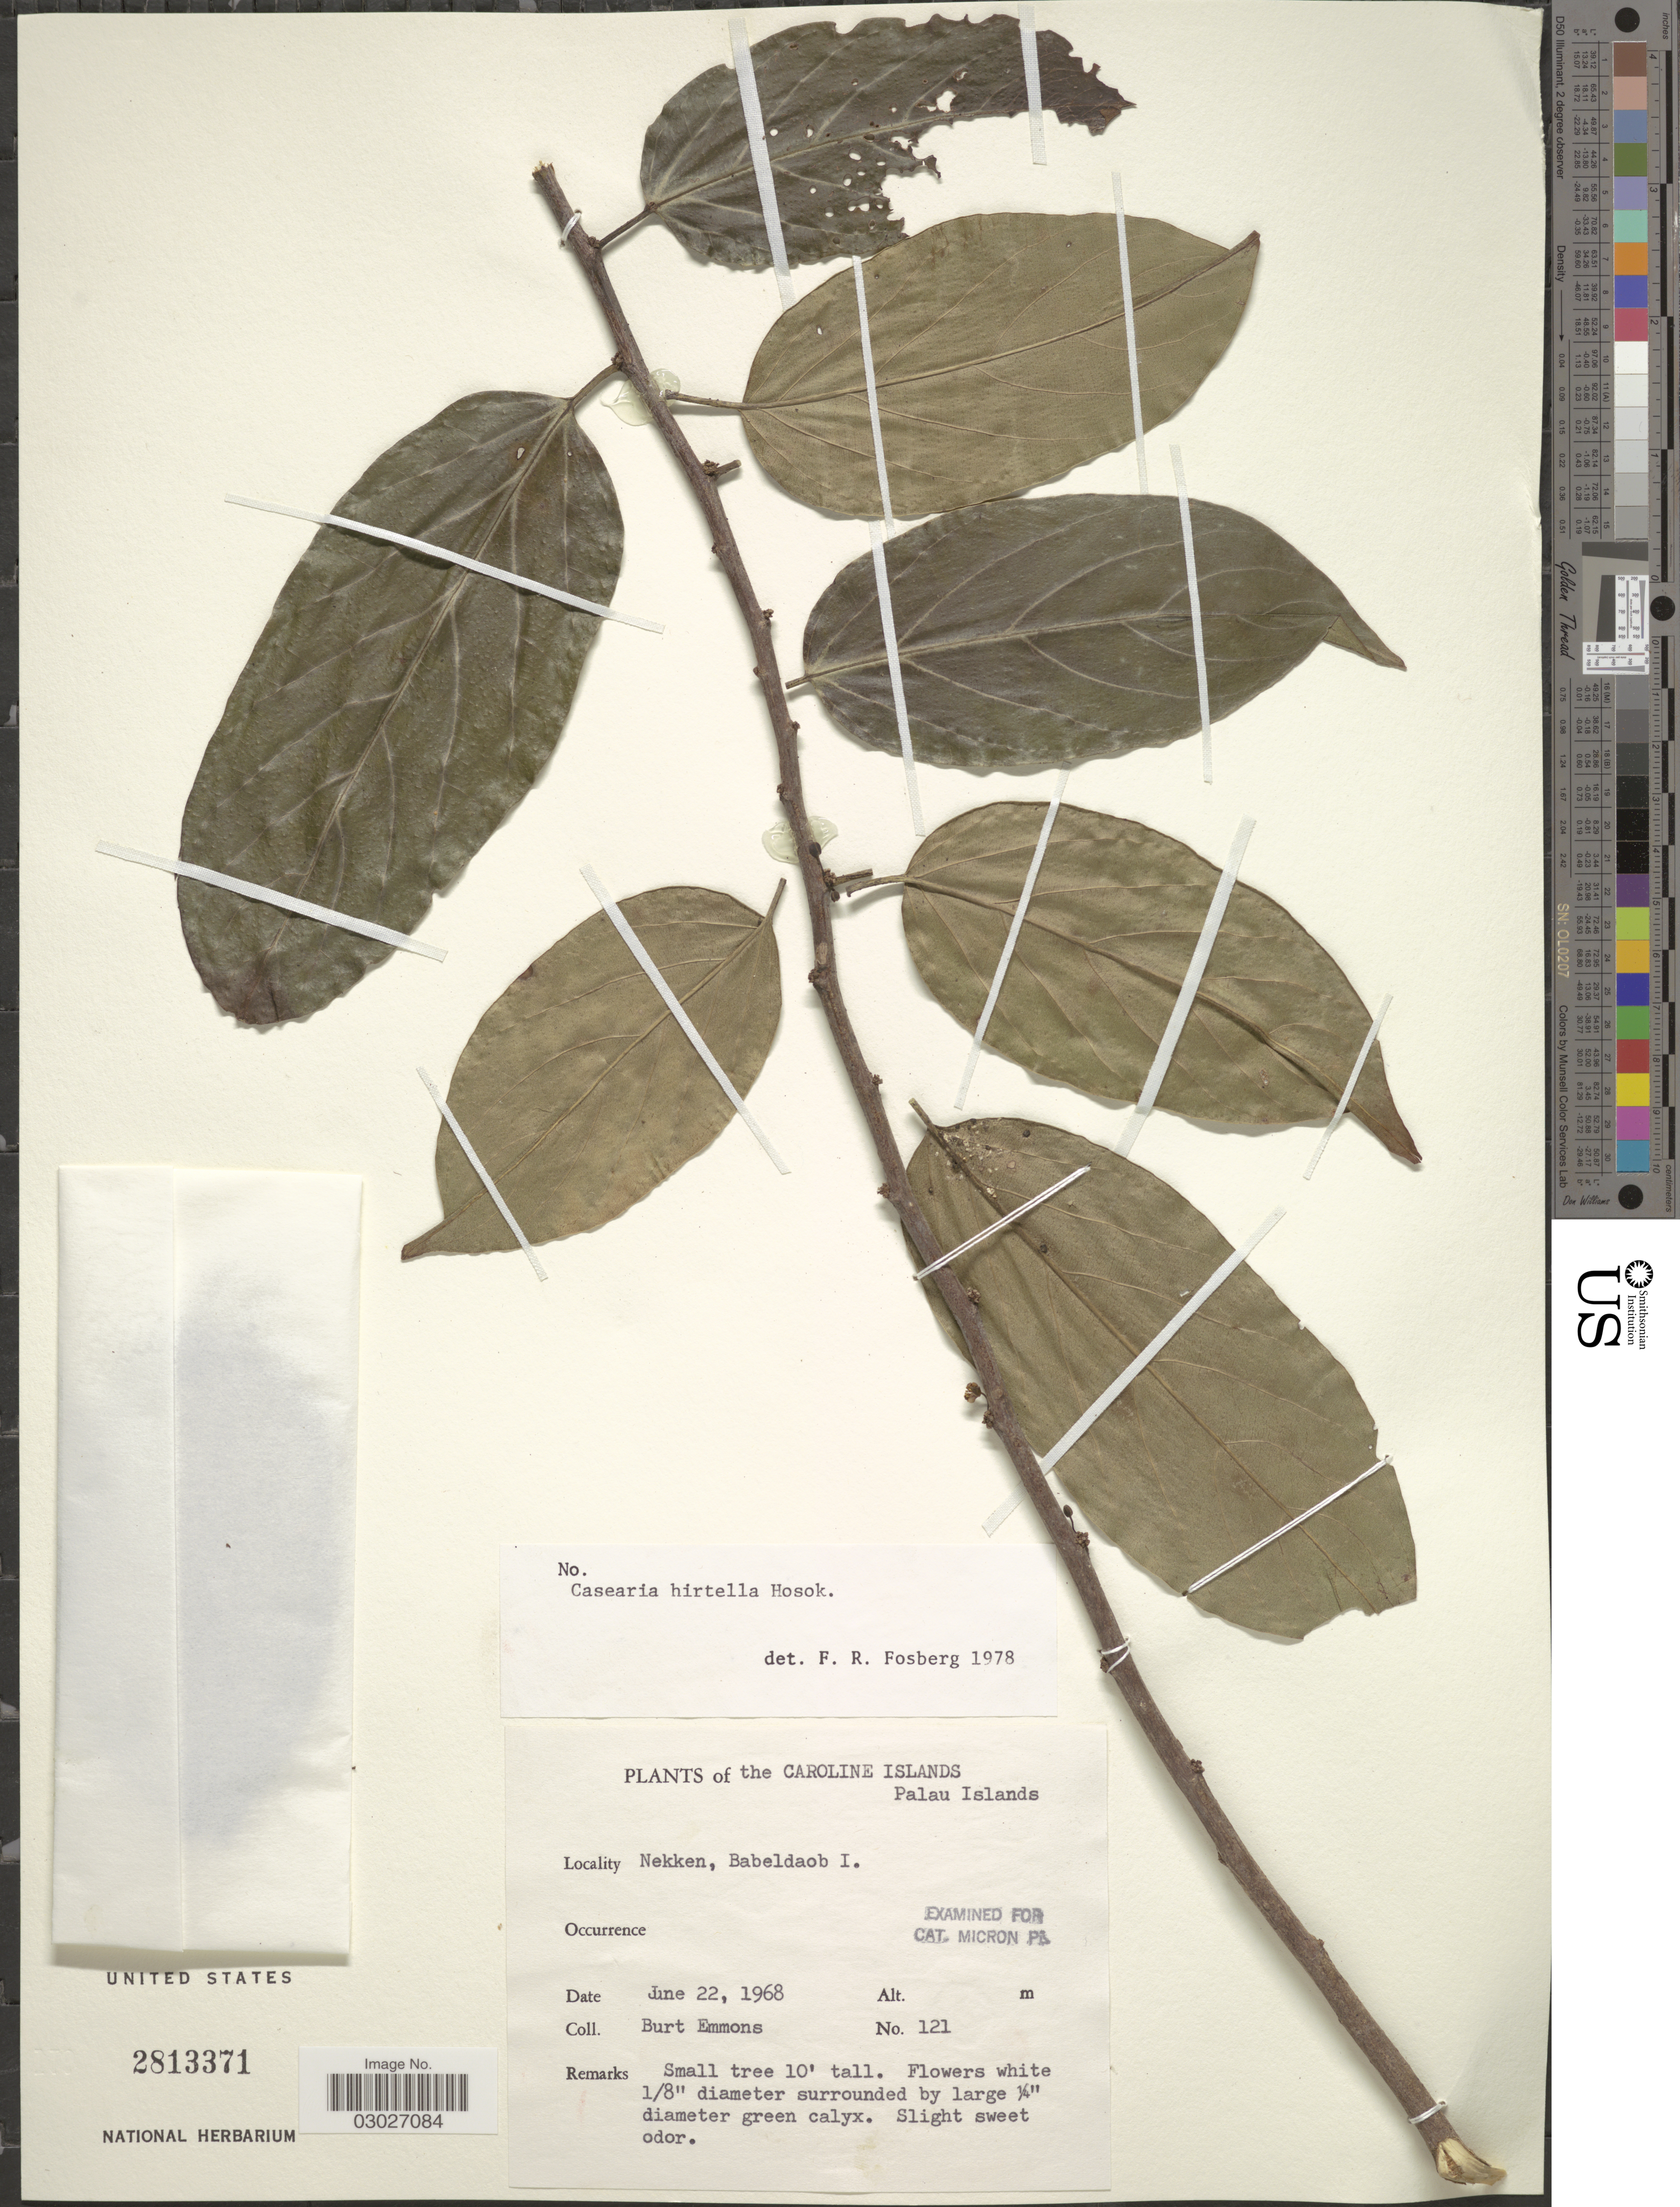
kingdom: Plantae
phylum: Tracheophyta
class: Magnoliopsida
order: Malpighiales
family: Salicaceae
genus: Casearia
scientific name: Casearia hirtella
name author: Hosok.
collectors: B. Emmons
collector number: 121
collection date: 1968-06-22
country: Palau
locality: Caroline Islands. Palau Islands. Nekken, Babeldaob I.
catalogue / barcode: US 2813371